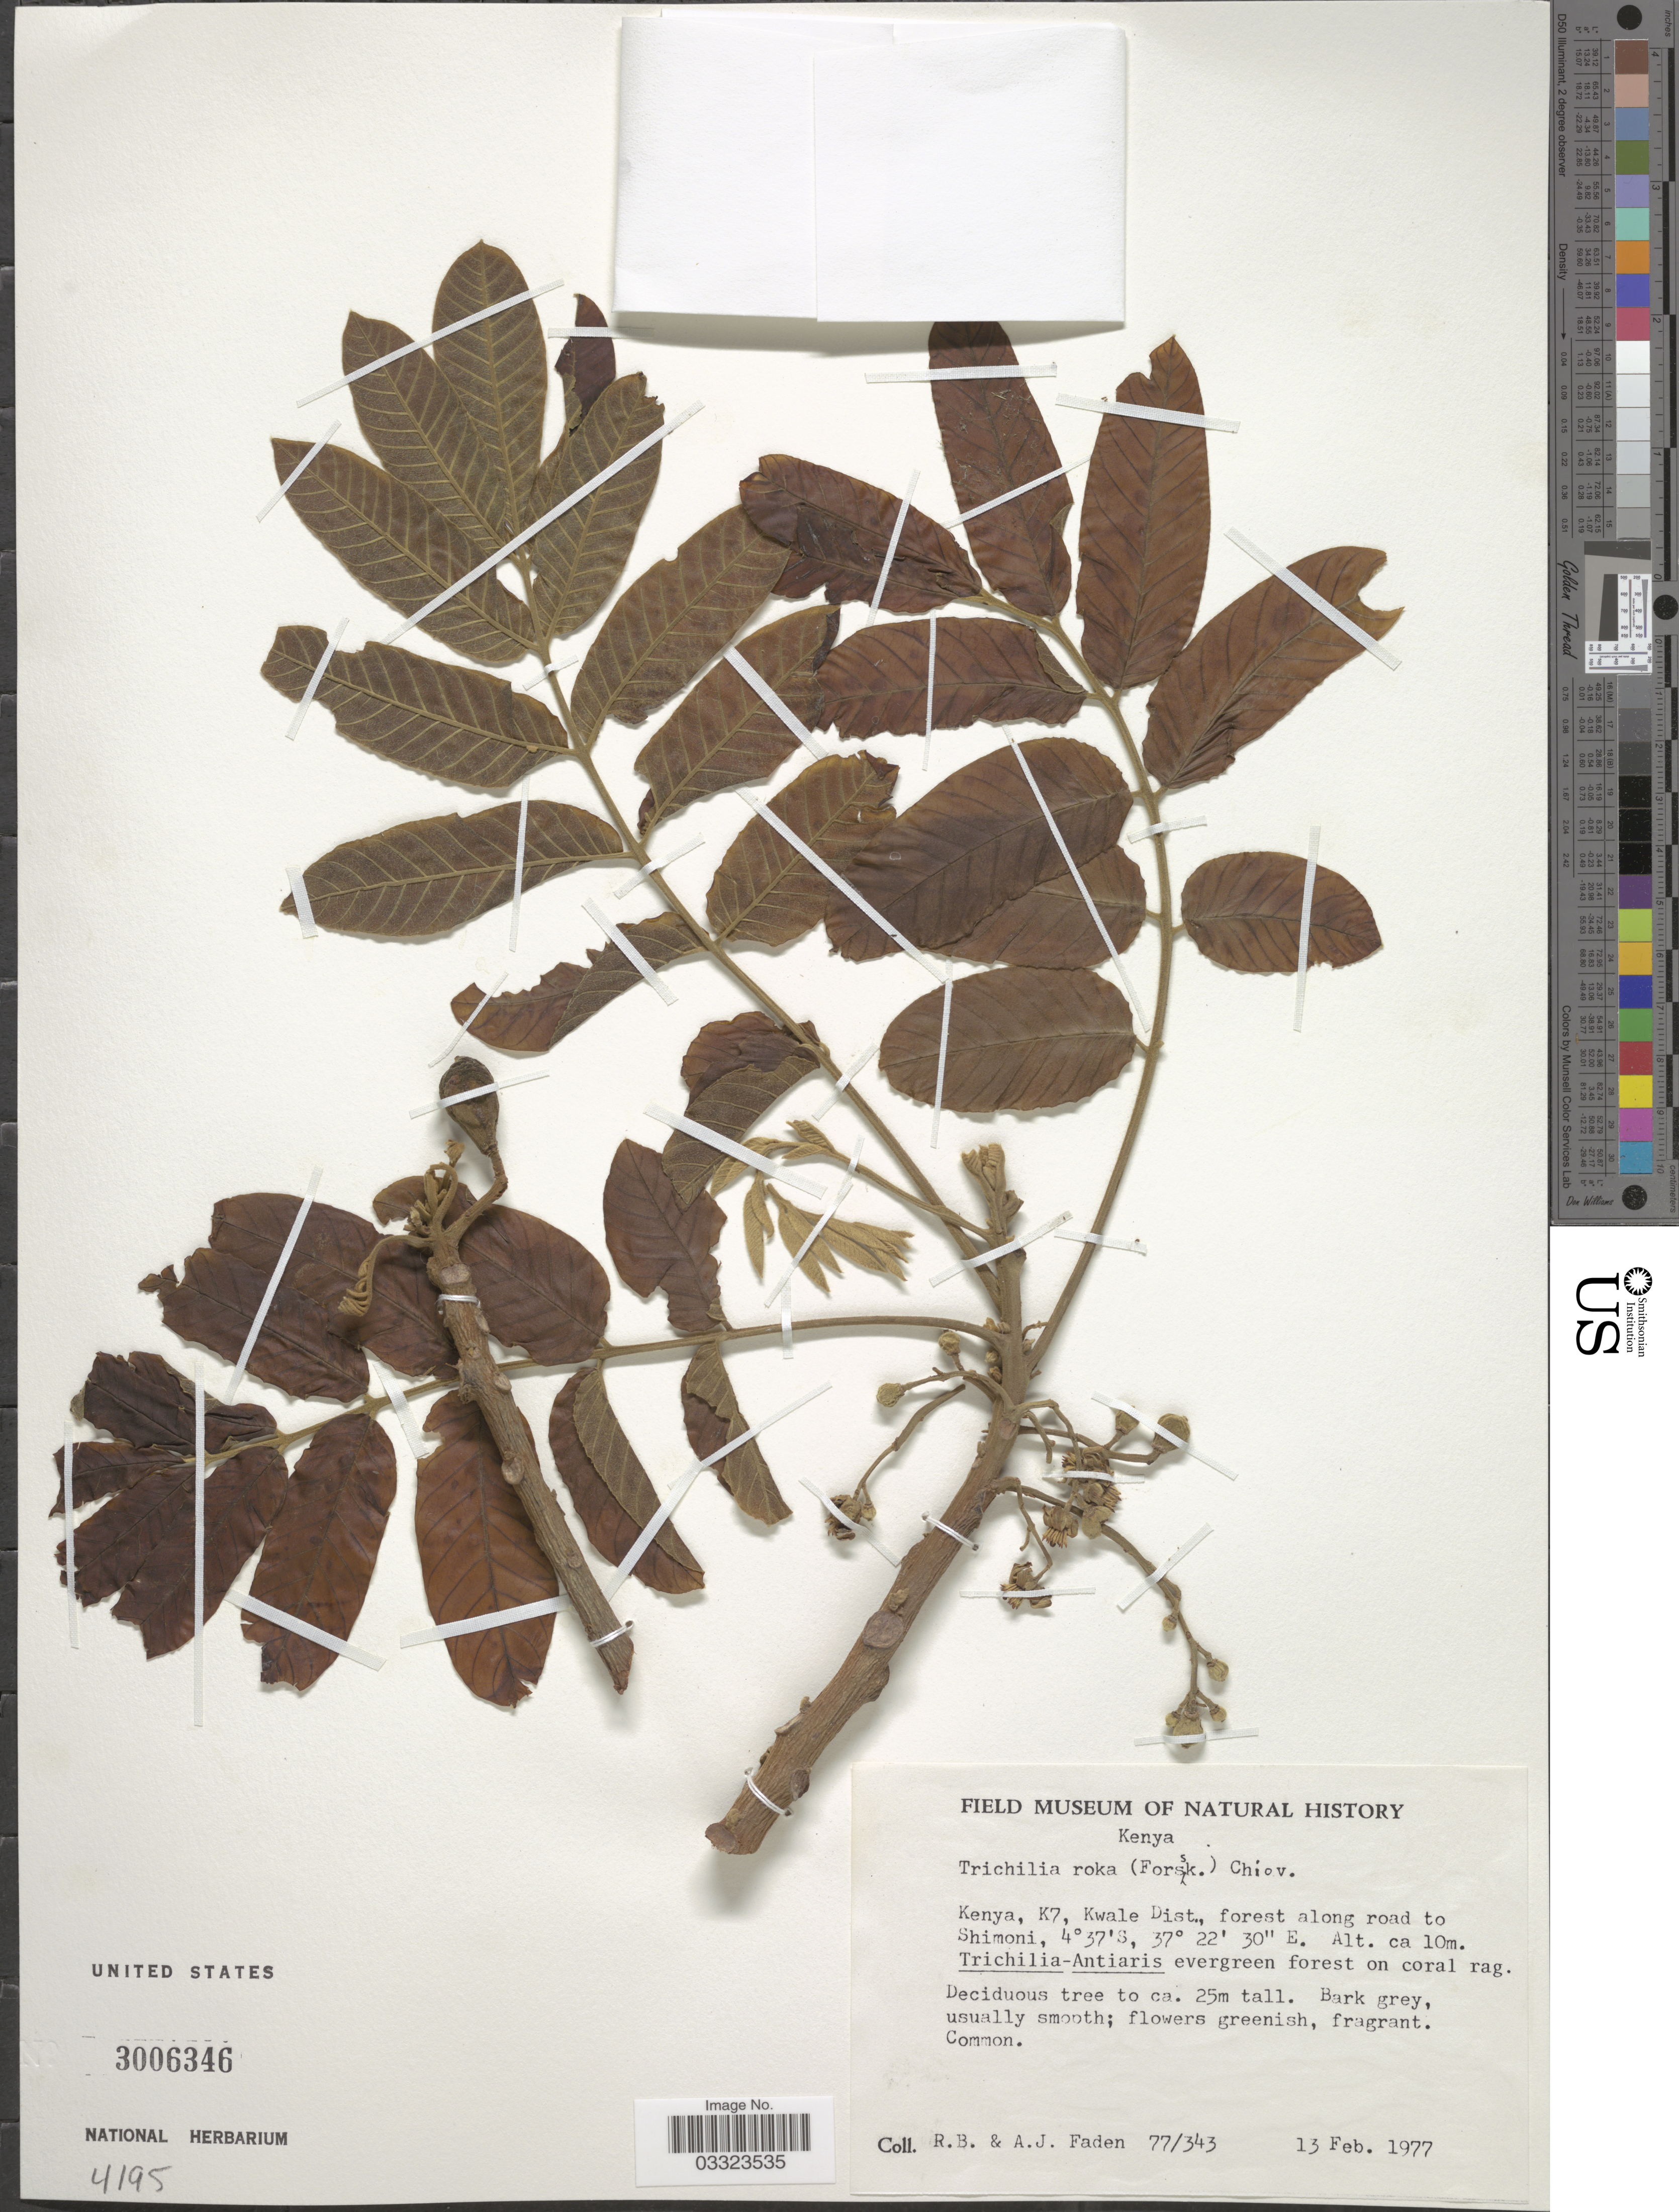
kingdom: Plantae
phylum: Tracheophyta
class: Magnoliopsida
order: Sapindales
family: Meliaceae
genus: Trichilia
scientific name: Trichilia roka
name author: (Forssk.) Chiov.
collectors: R. B. Faden & A. J. Faden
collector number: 77/343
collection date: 1977-02-13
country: Kenya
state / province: Kwale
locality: K7, Kwale Dist., forest along road to Shimoni.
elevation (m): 10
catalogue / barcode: US 3006346